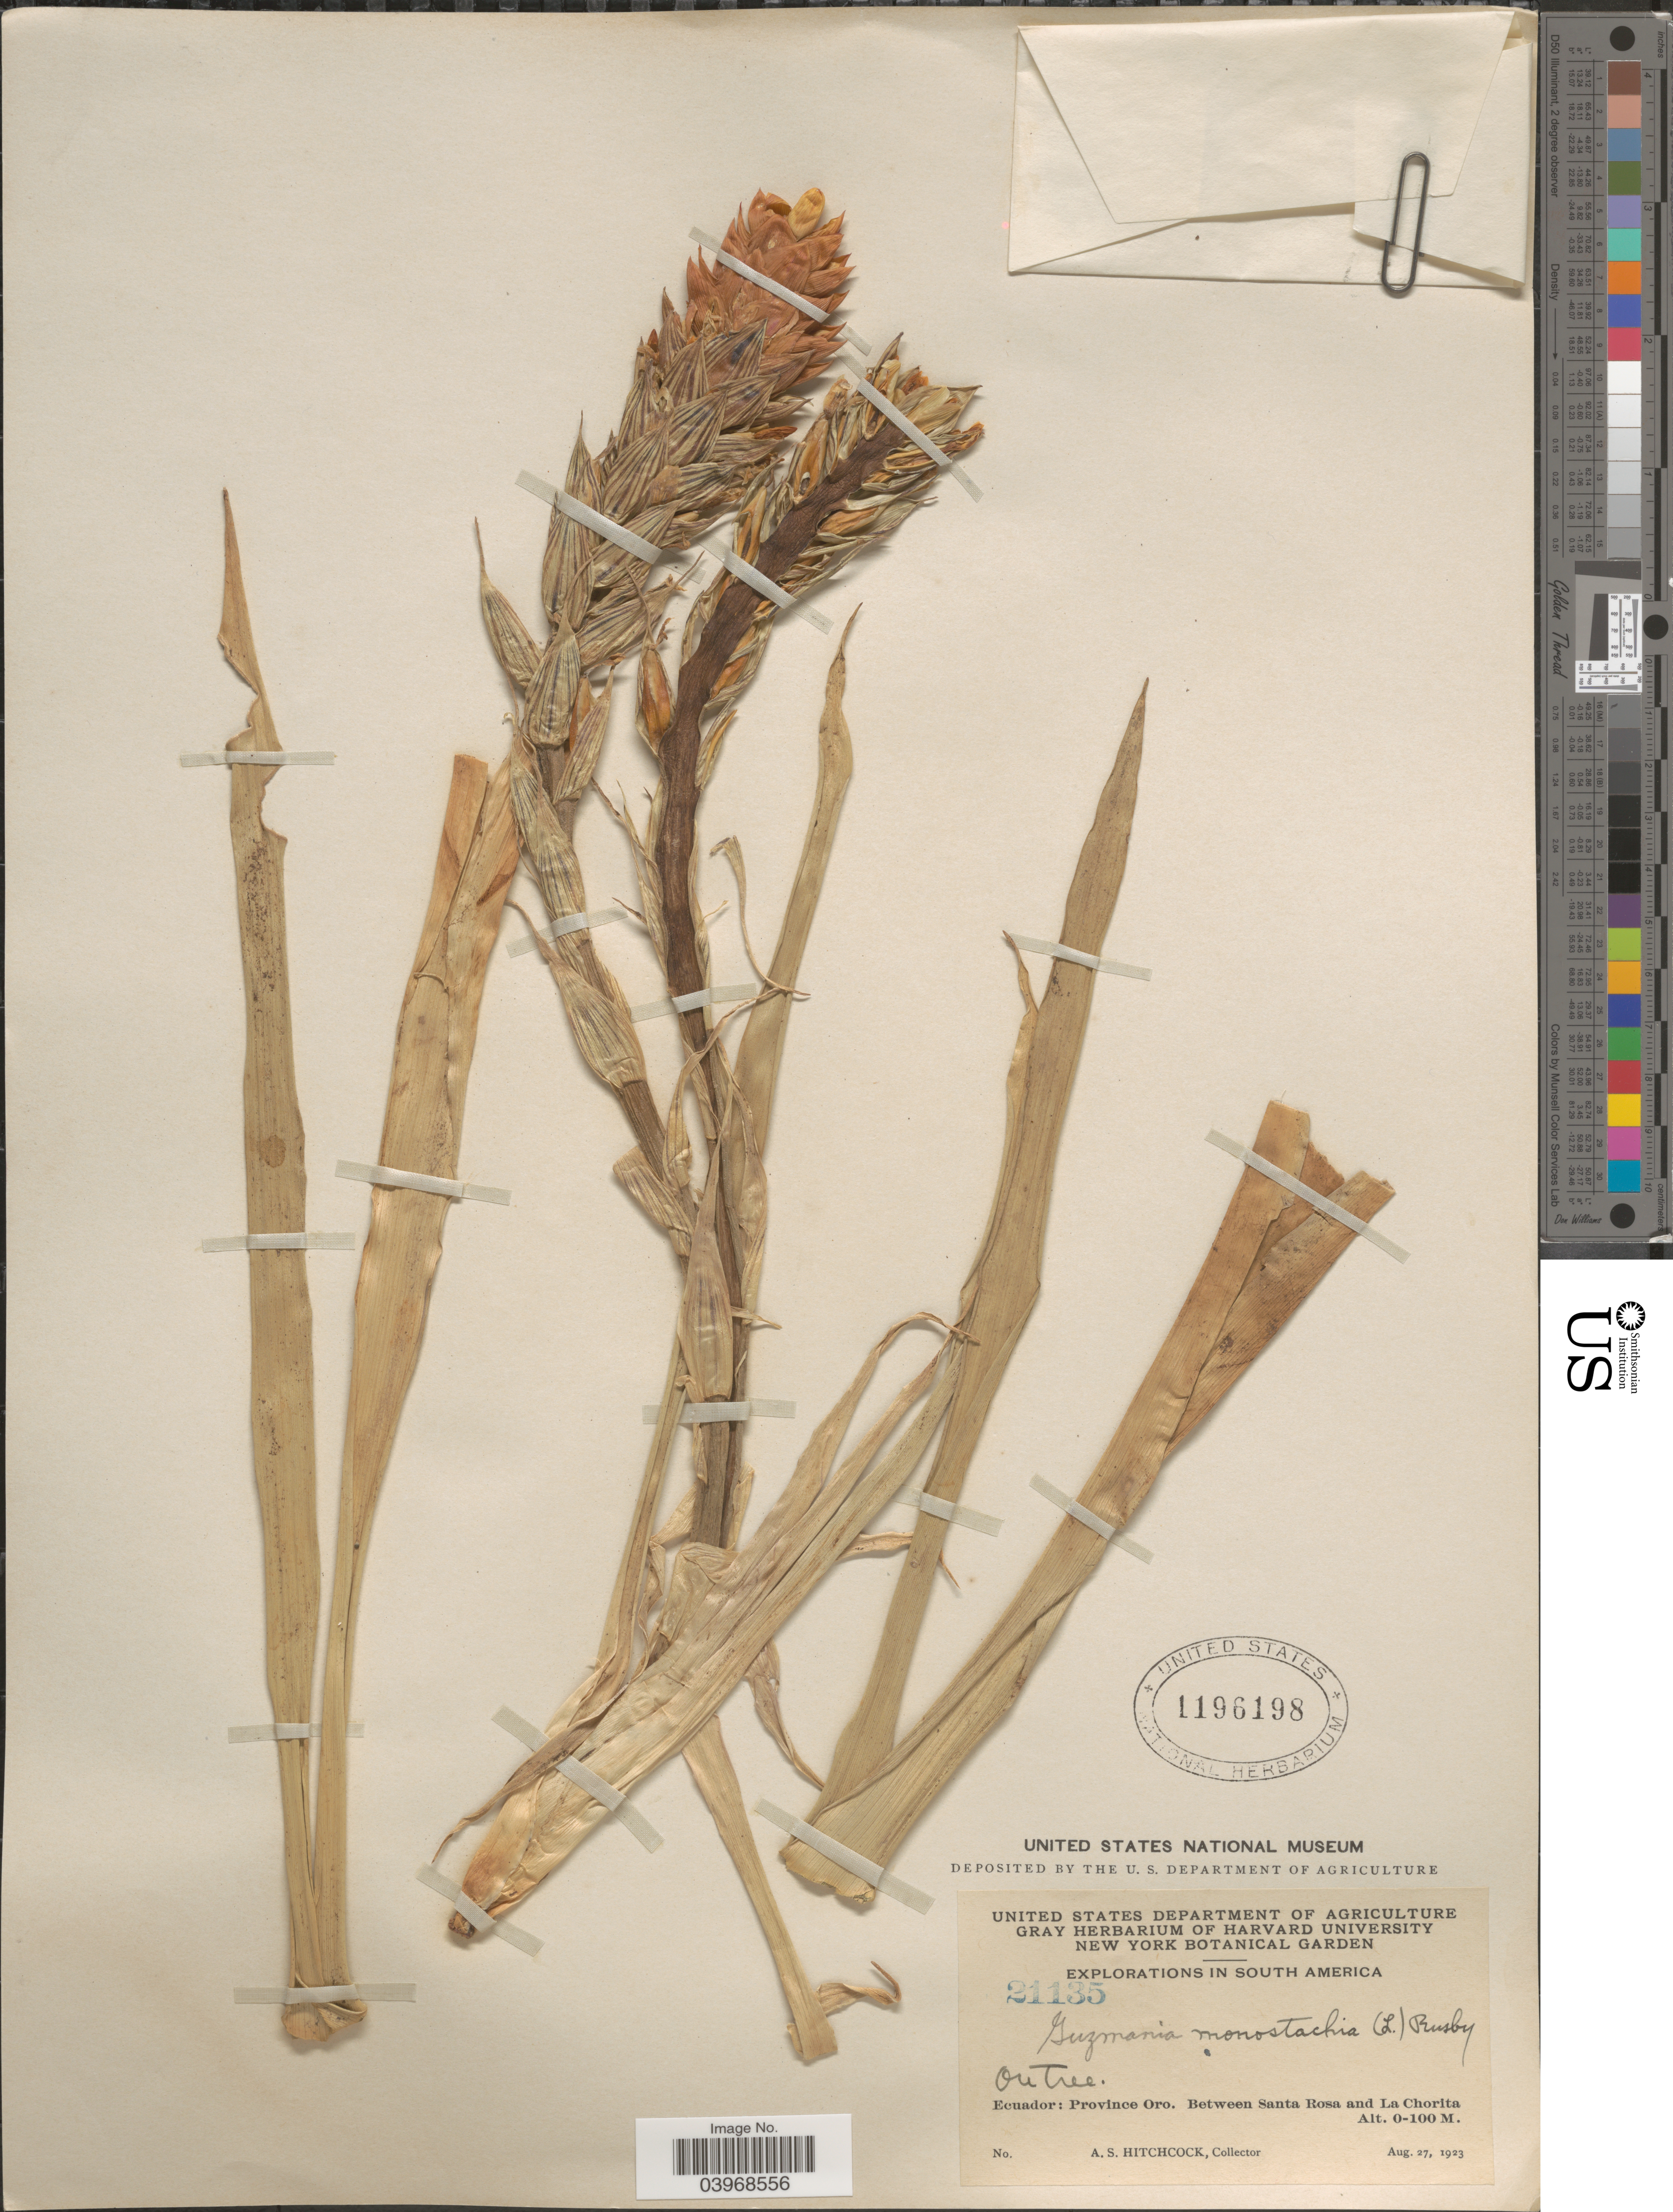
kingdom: Plantae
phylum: Tracheophyta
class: Liliopsida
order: Poales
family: Bromeliaceae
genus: Guzmania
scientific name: Guzmania monostachia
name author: (L.) Rusby ex Mez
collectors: A. S. Hitchcock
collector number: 21135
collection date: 1923-08-27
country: Ecuador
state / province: El Oro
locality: Province Oro. Between Santa Rosa and La Chorita.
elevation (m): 0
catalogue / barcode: US 1196198